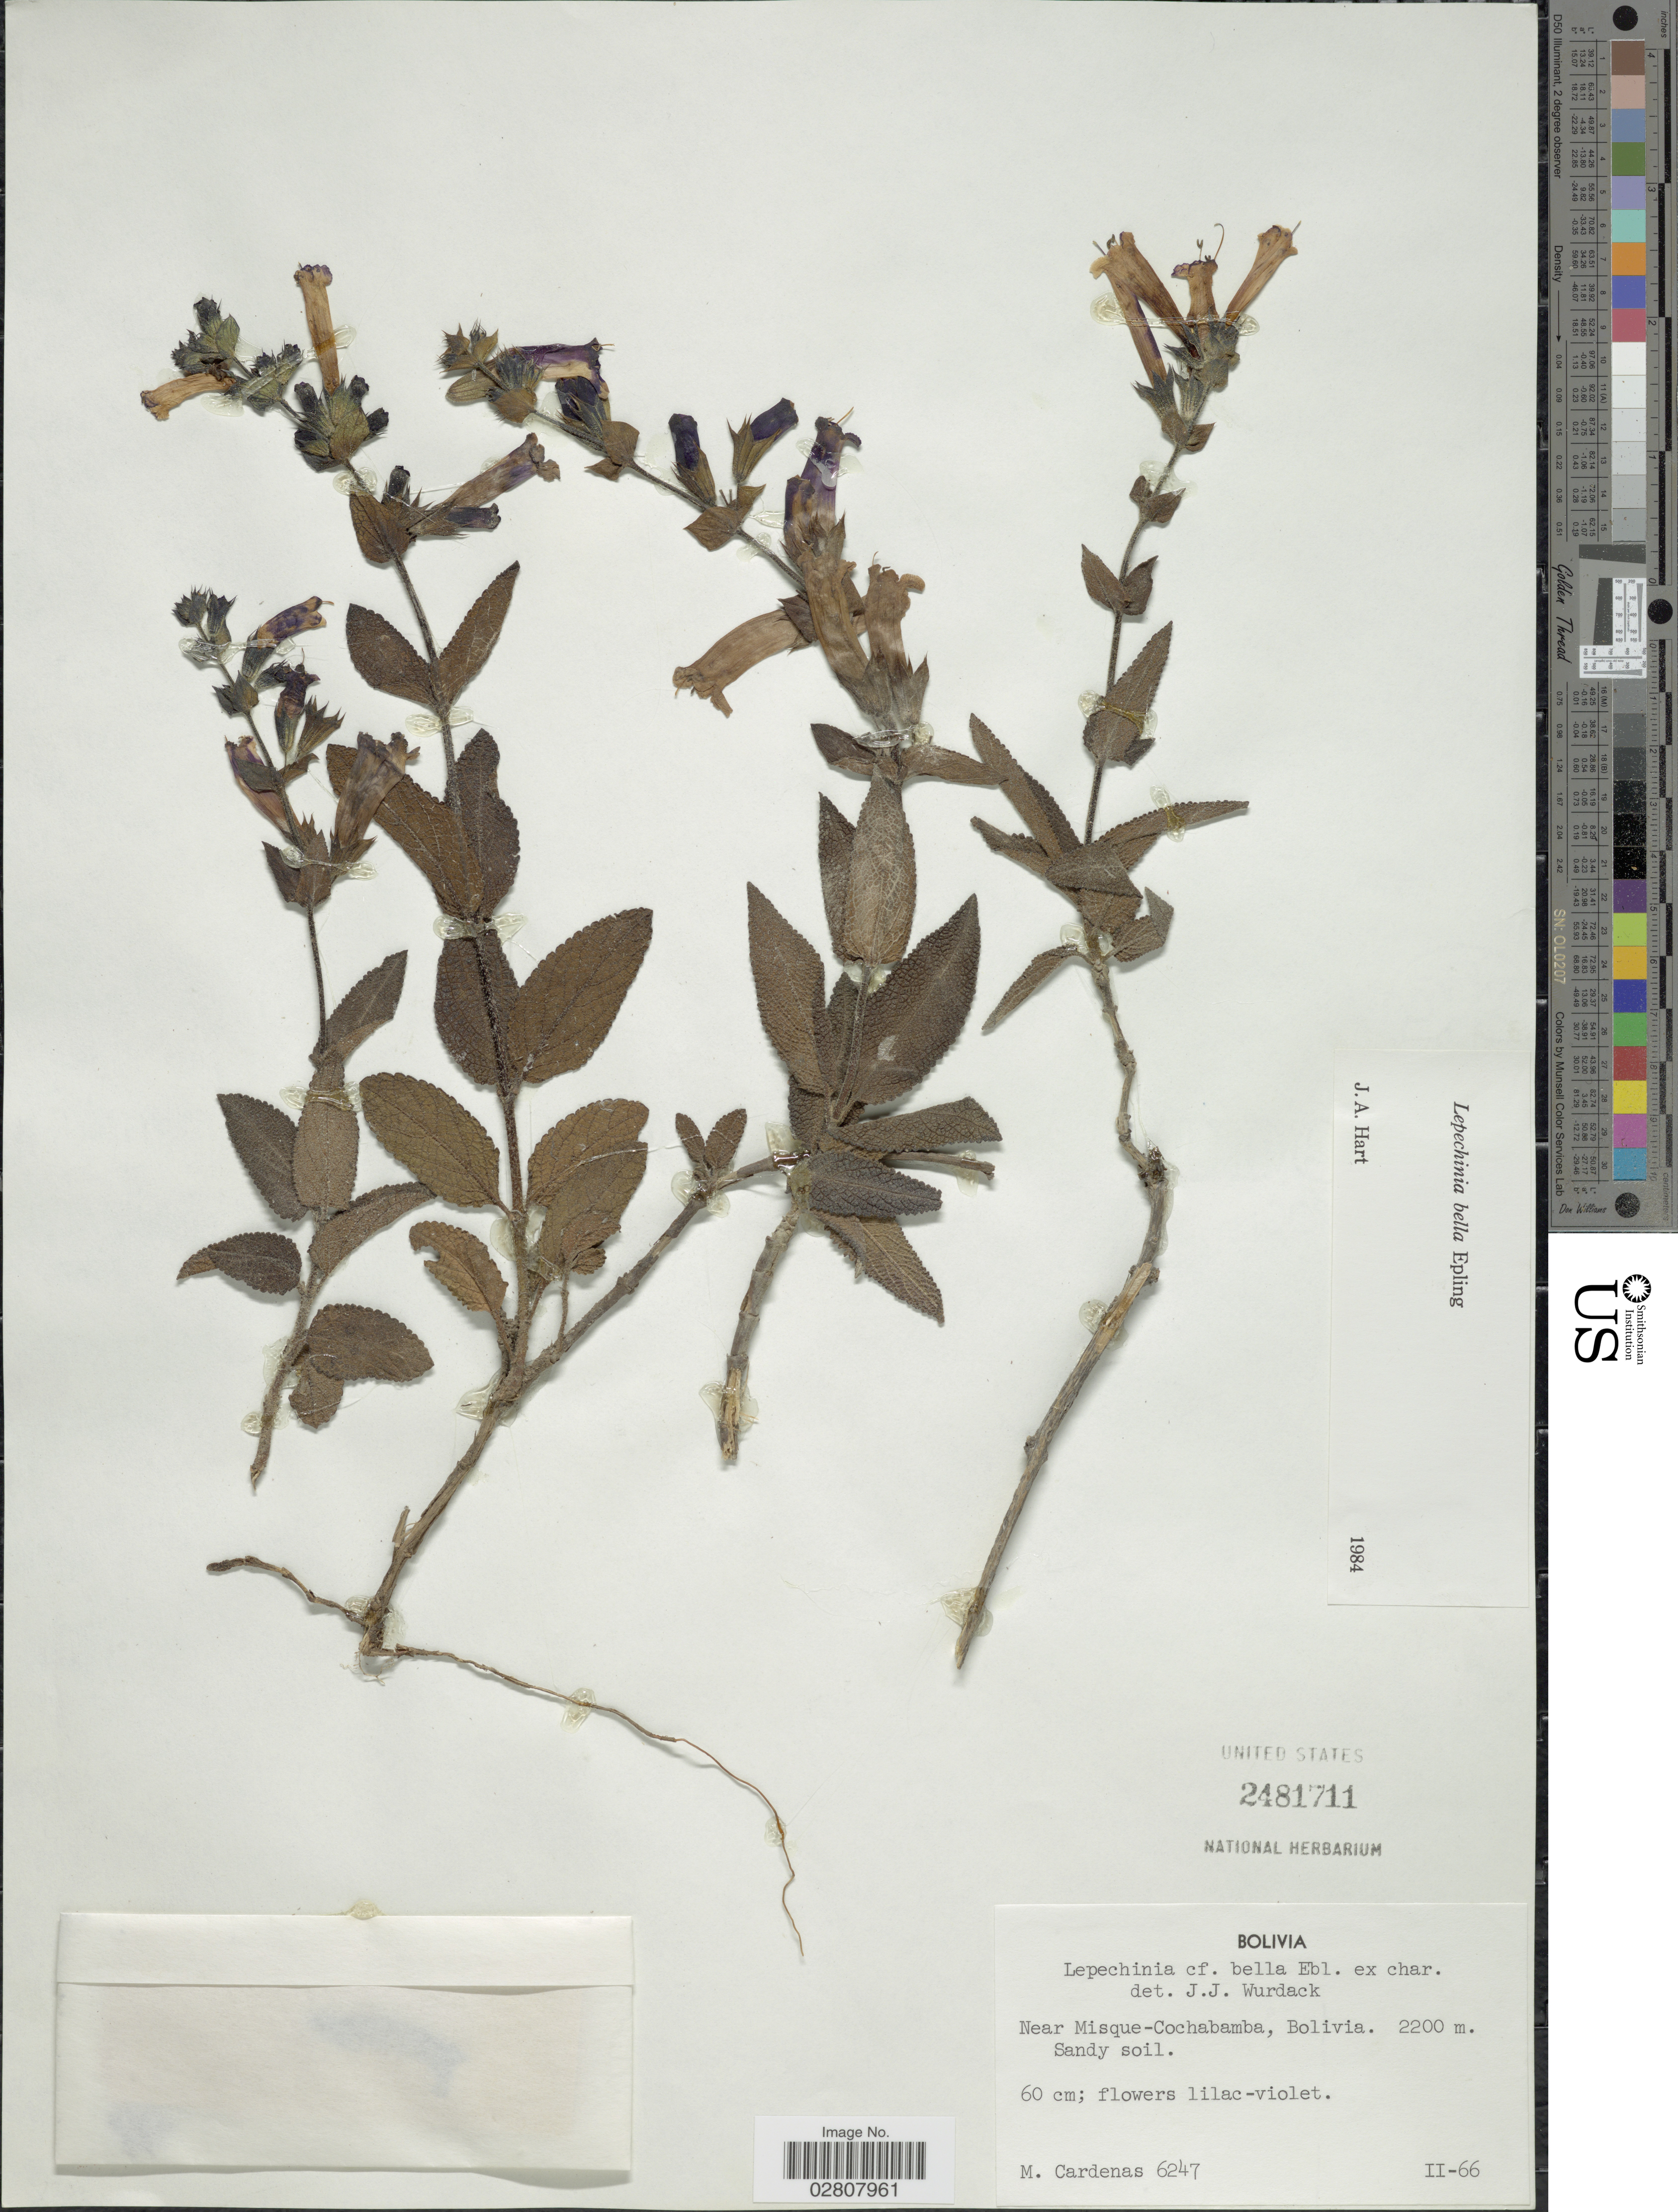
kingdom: Plantae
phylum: Tracheophyta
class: Magnoliopsida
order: Lamiales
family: Lamiaceae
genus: Lepechinia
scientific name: Lepechinia bella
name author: Epling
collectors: M. Cárdenas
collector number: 6247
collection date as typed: Transcribed d/m/y: /2/66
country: Bolivia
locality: Near Misque-Cochabamba.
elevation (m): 2200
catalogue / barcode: US 2481711